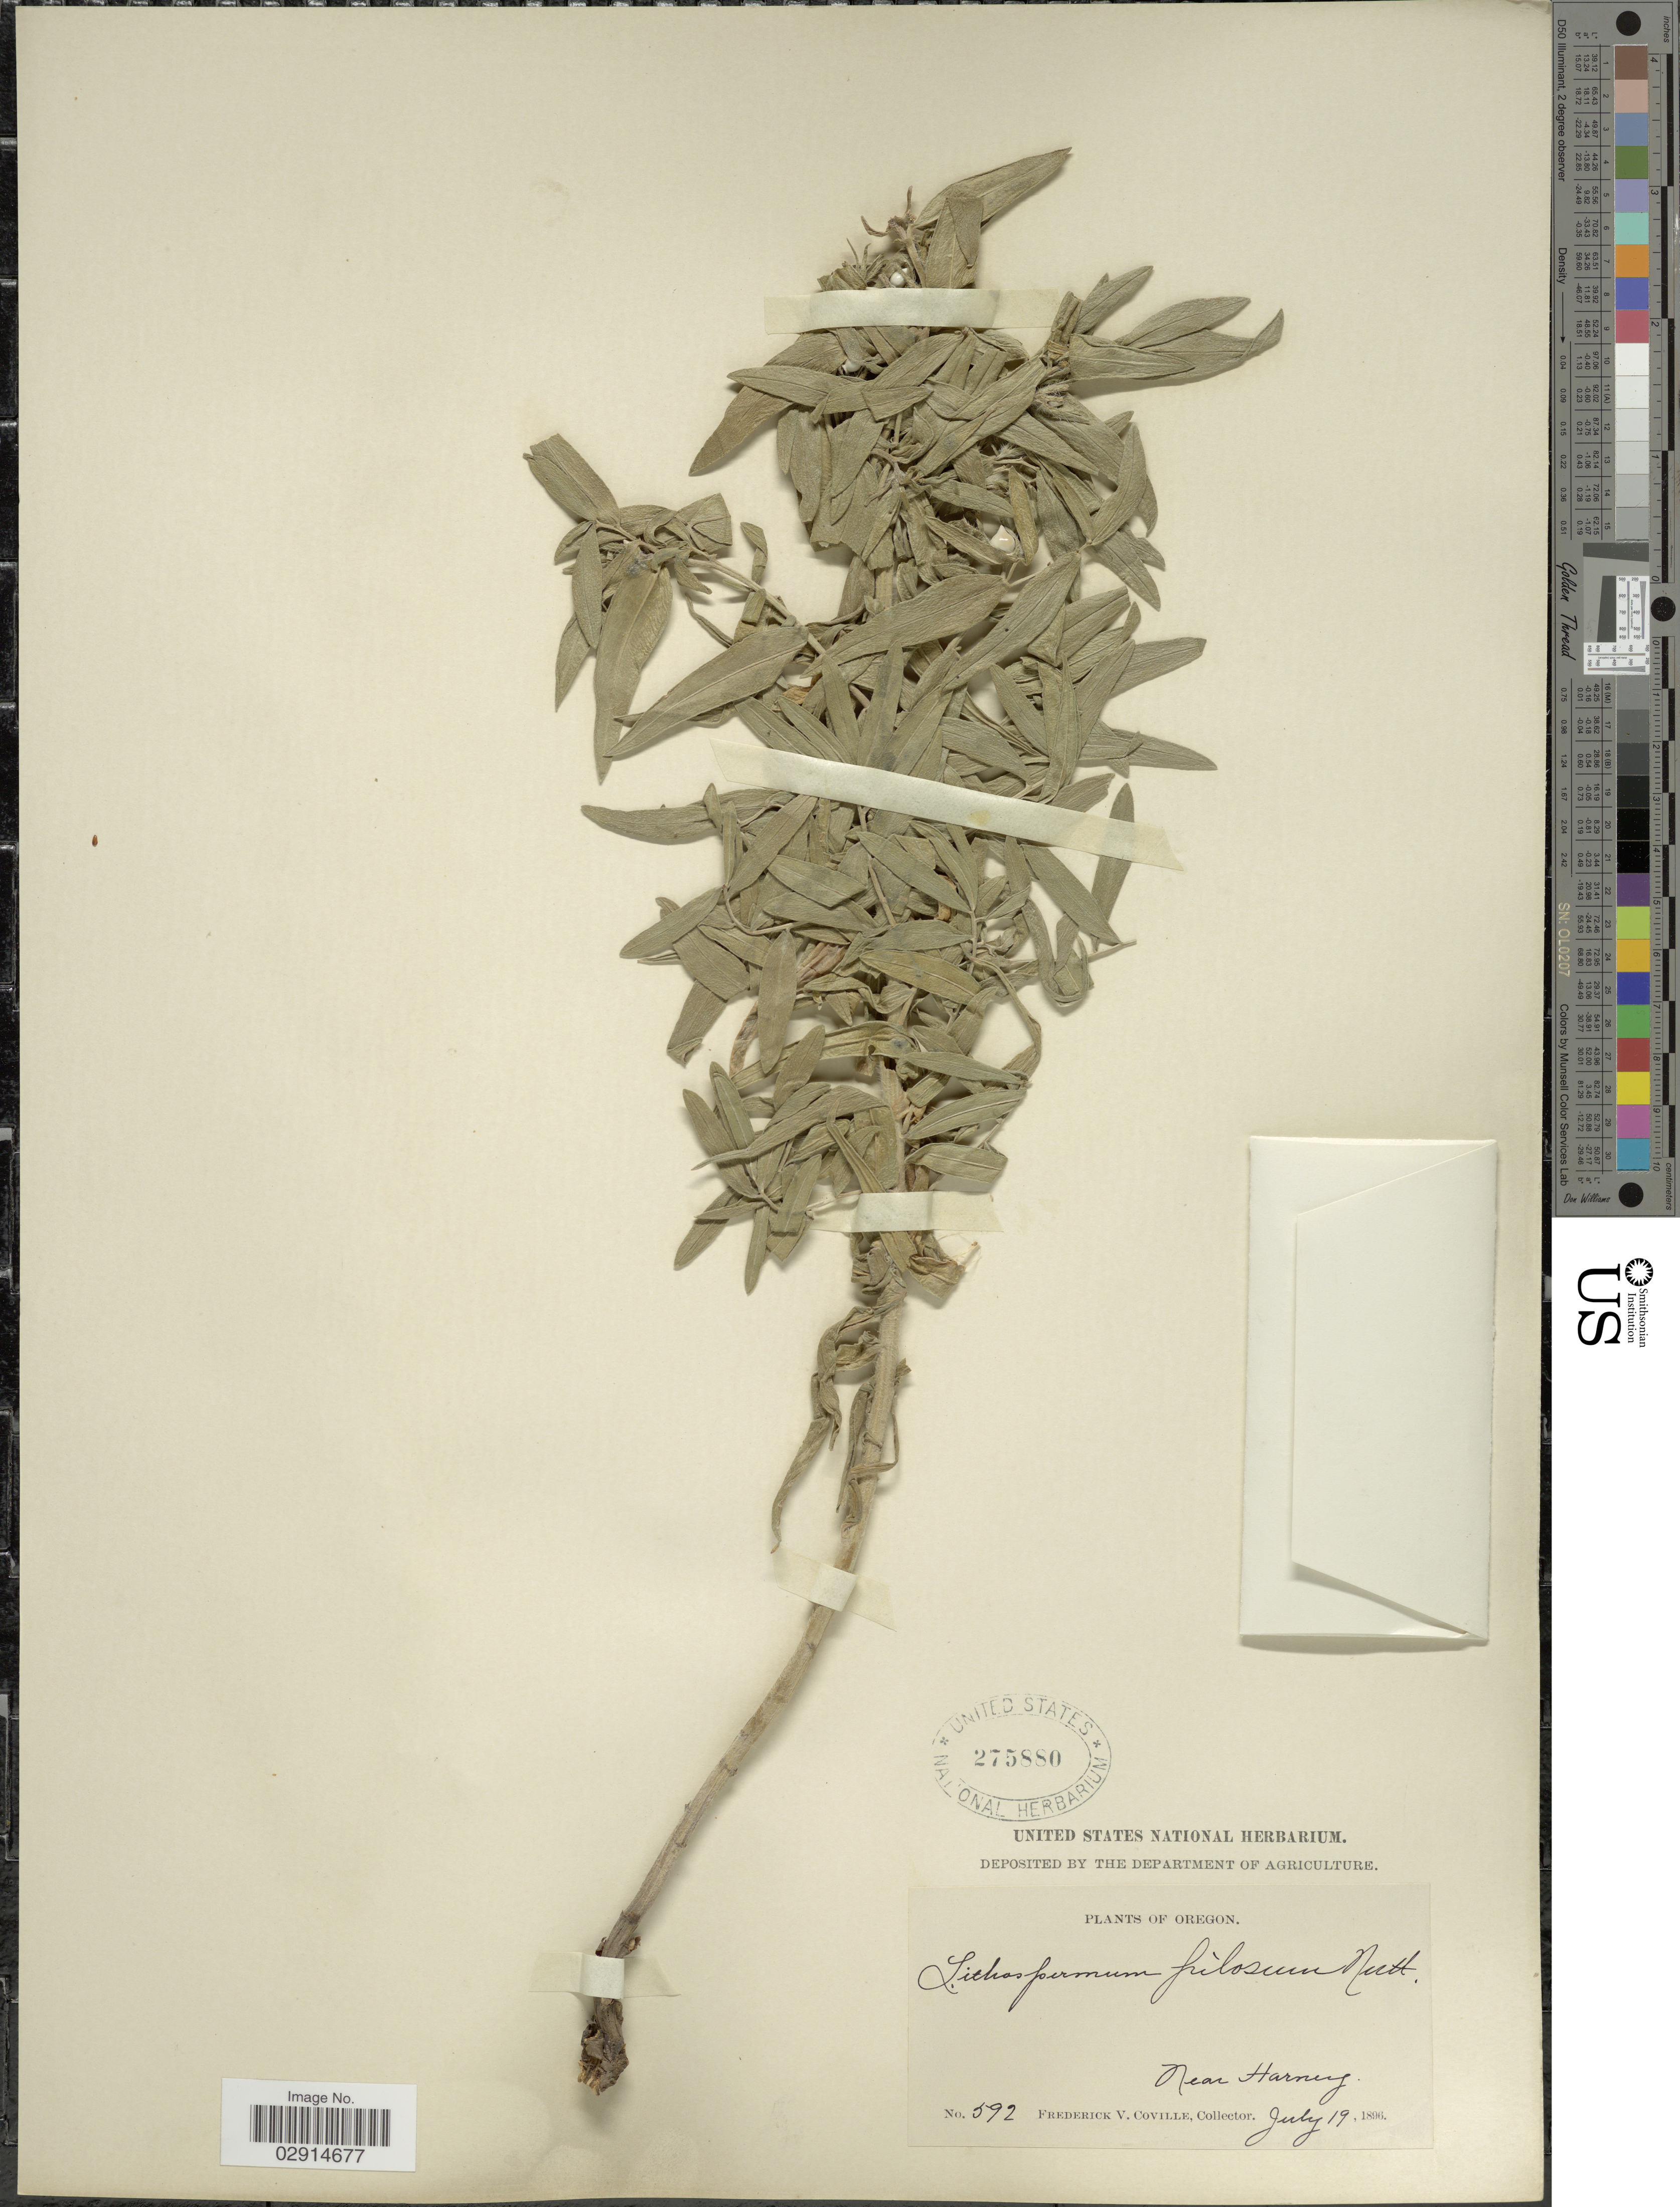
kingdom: Plantae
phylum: Tracheophyta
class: Magnoliopsida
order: Boraginales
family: Boraginaceae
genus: Lithospermum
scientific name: Lithospermum ruderale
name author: Douglas ex Lehm.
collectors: F. V. Coville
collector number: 592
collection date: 1896-07-19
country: United States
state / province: Oregon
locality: Near Harney.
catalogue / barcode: US 275880